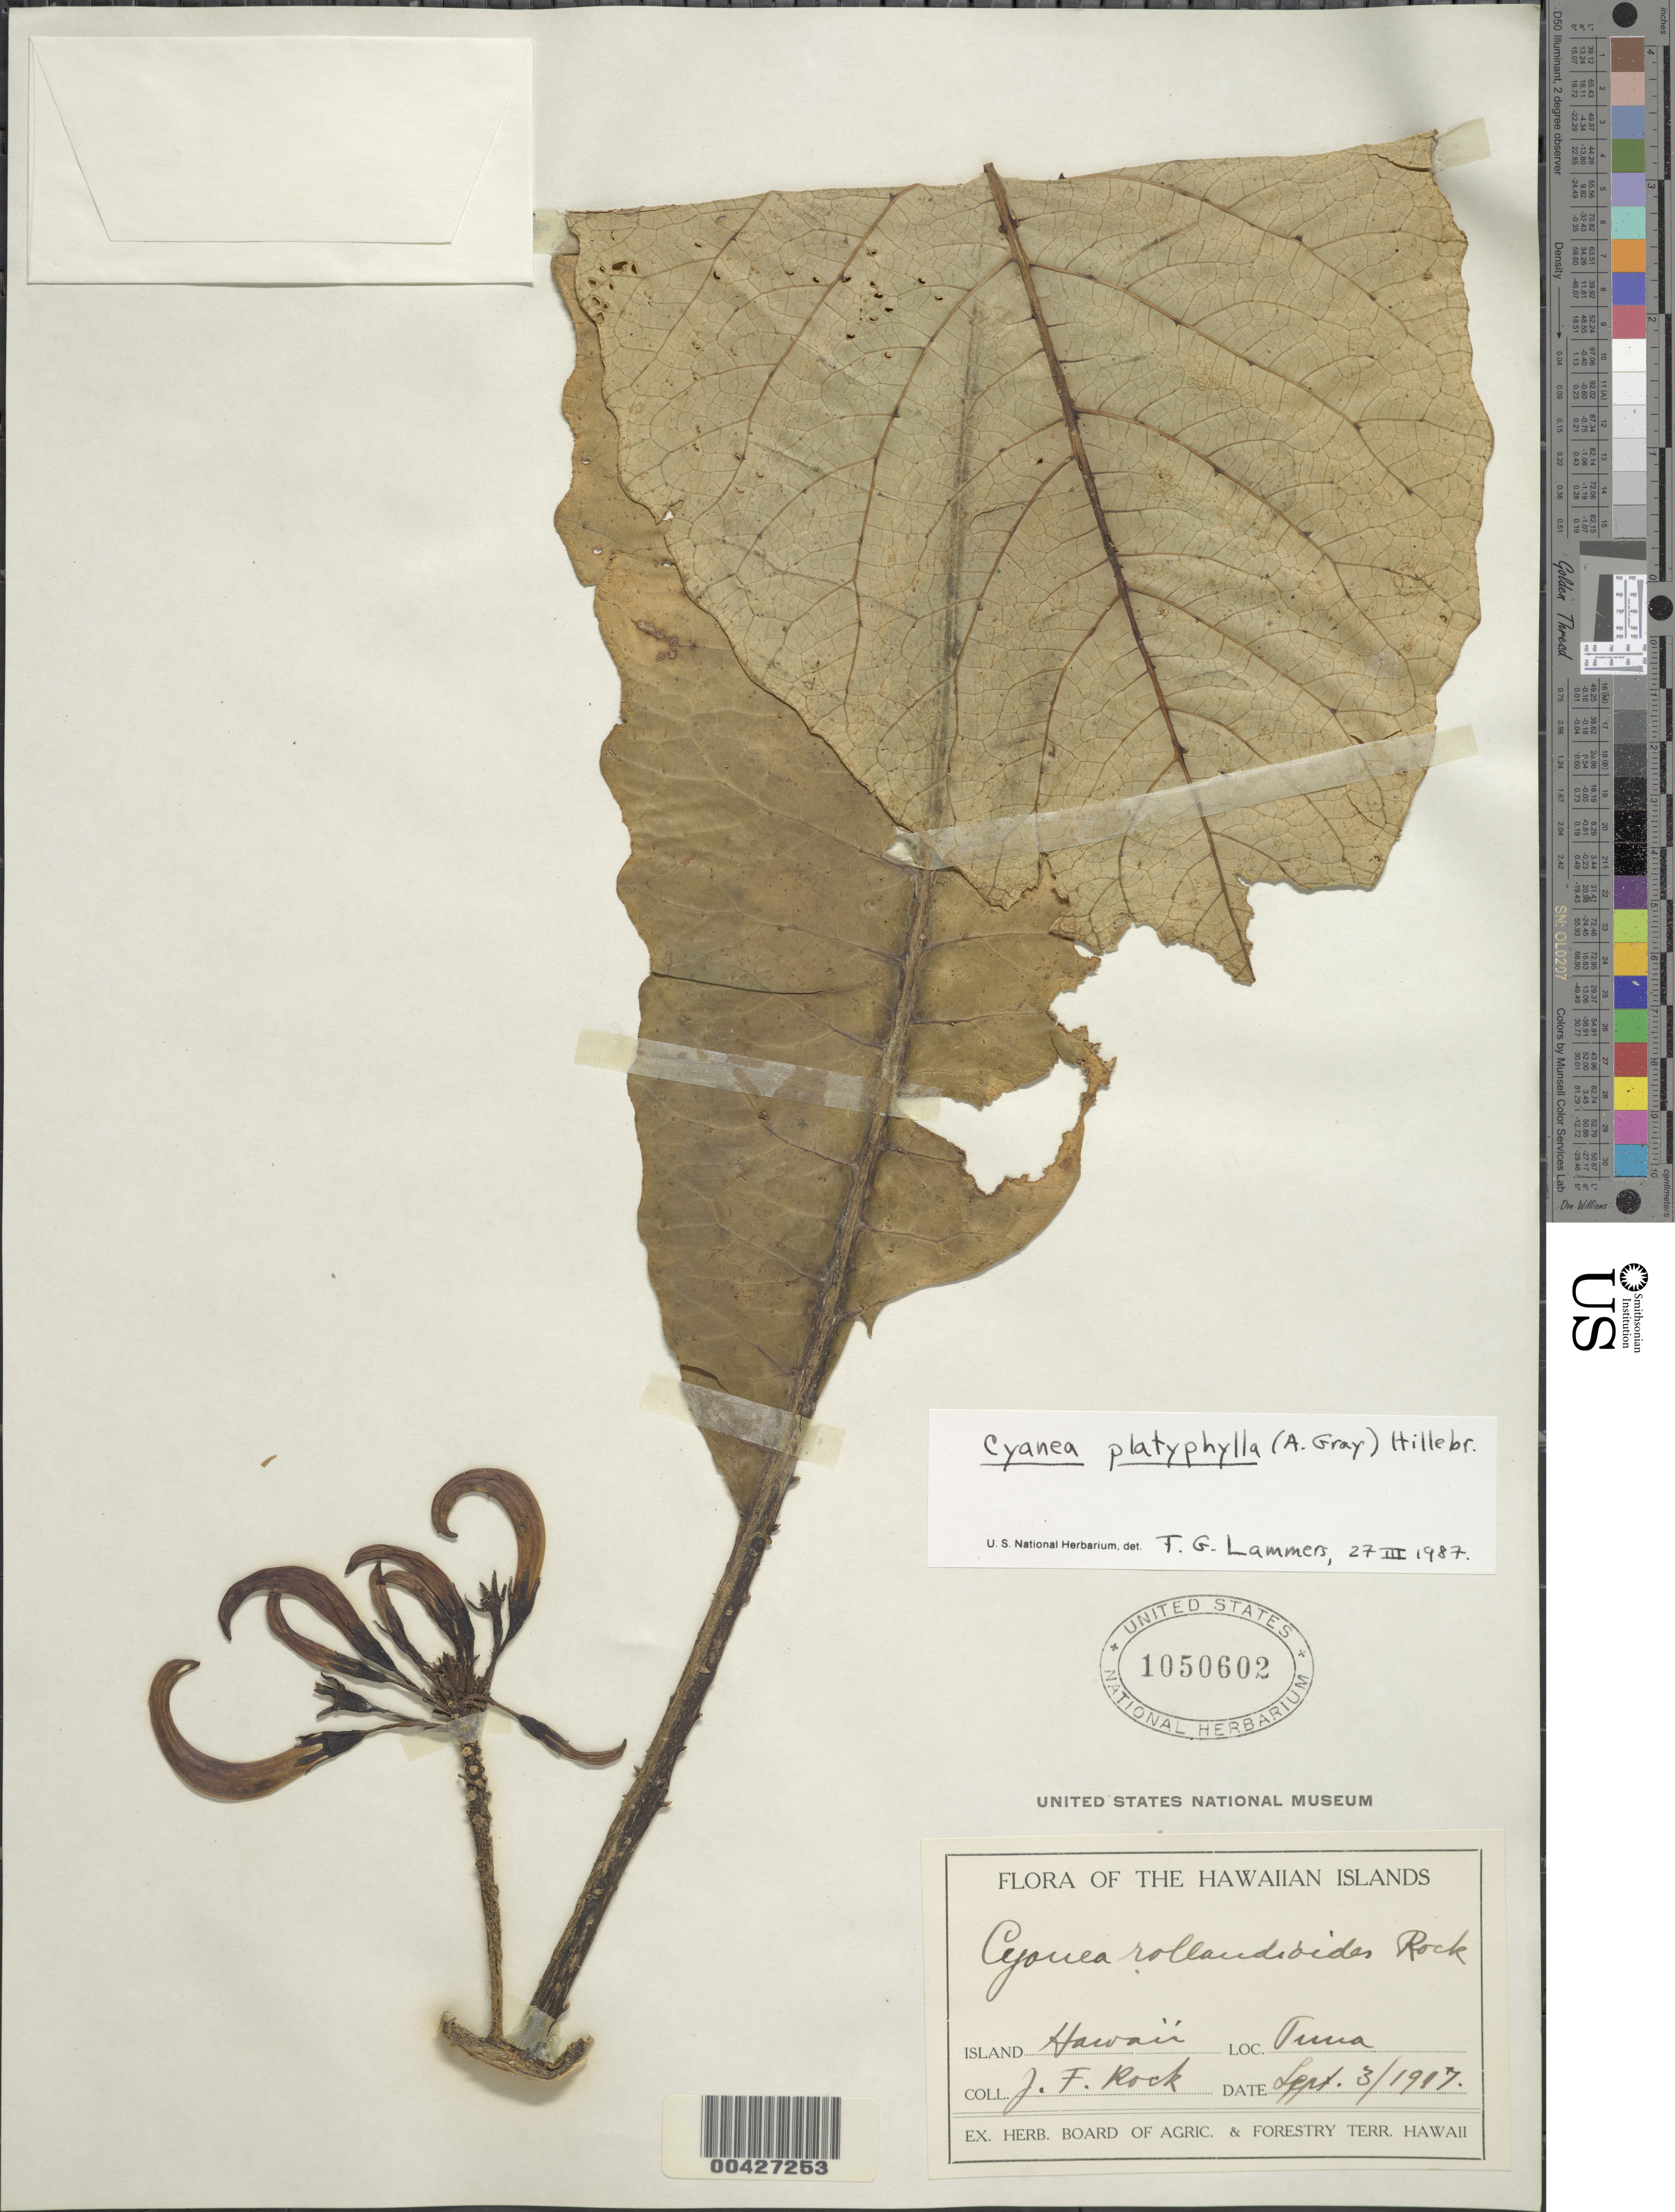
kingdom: Plantae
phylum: Tracheophyta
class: Magnoliopsida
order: Asterales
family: Campanulaceae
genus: Cyanea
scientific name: Cyanea platyphylla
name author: (A. Gray) Hillebr.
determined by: Lammers, T. G.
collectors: J. F. Rock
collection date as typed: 3 Sep 1917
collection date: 1917-09-03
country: United States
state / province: Hawaii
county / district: Hawaii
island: Hawaii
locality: Puna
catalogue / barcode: US 1050602